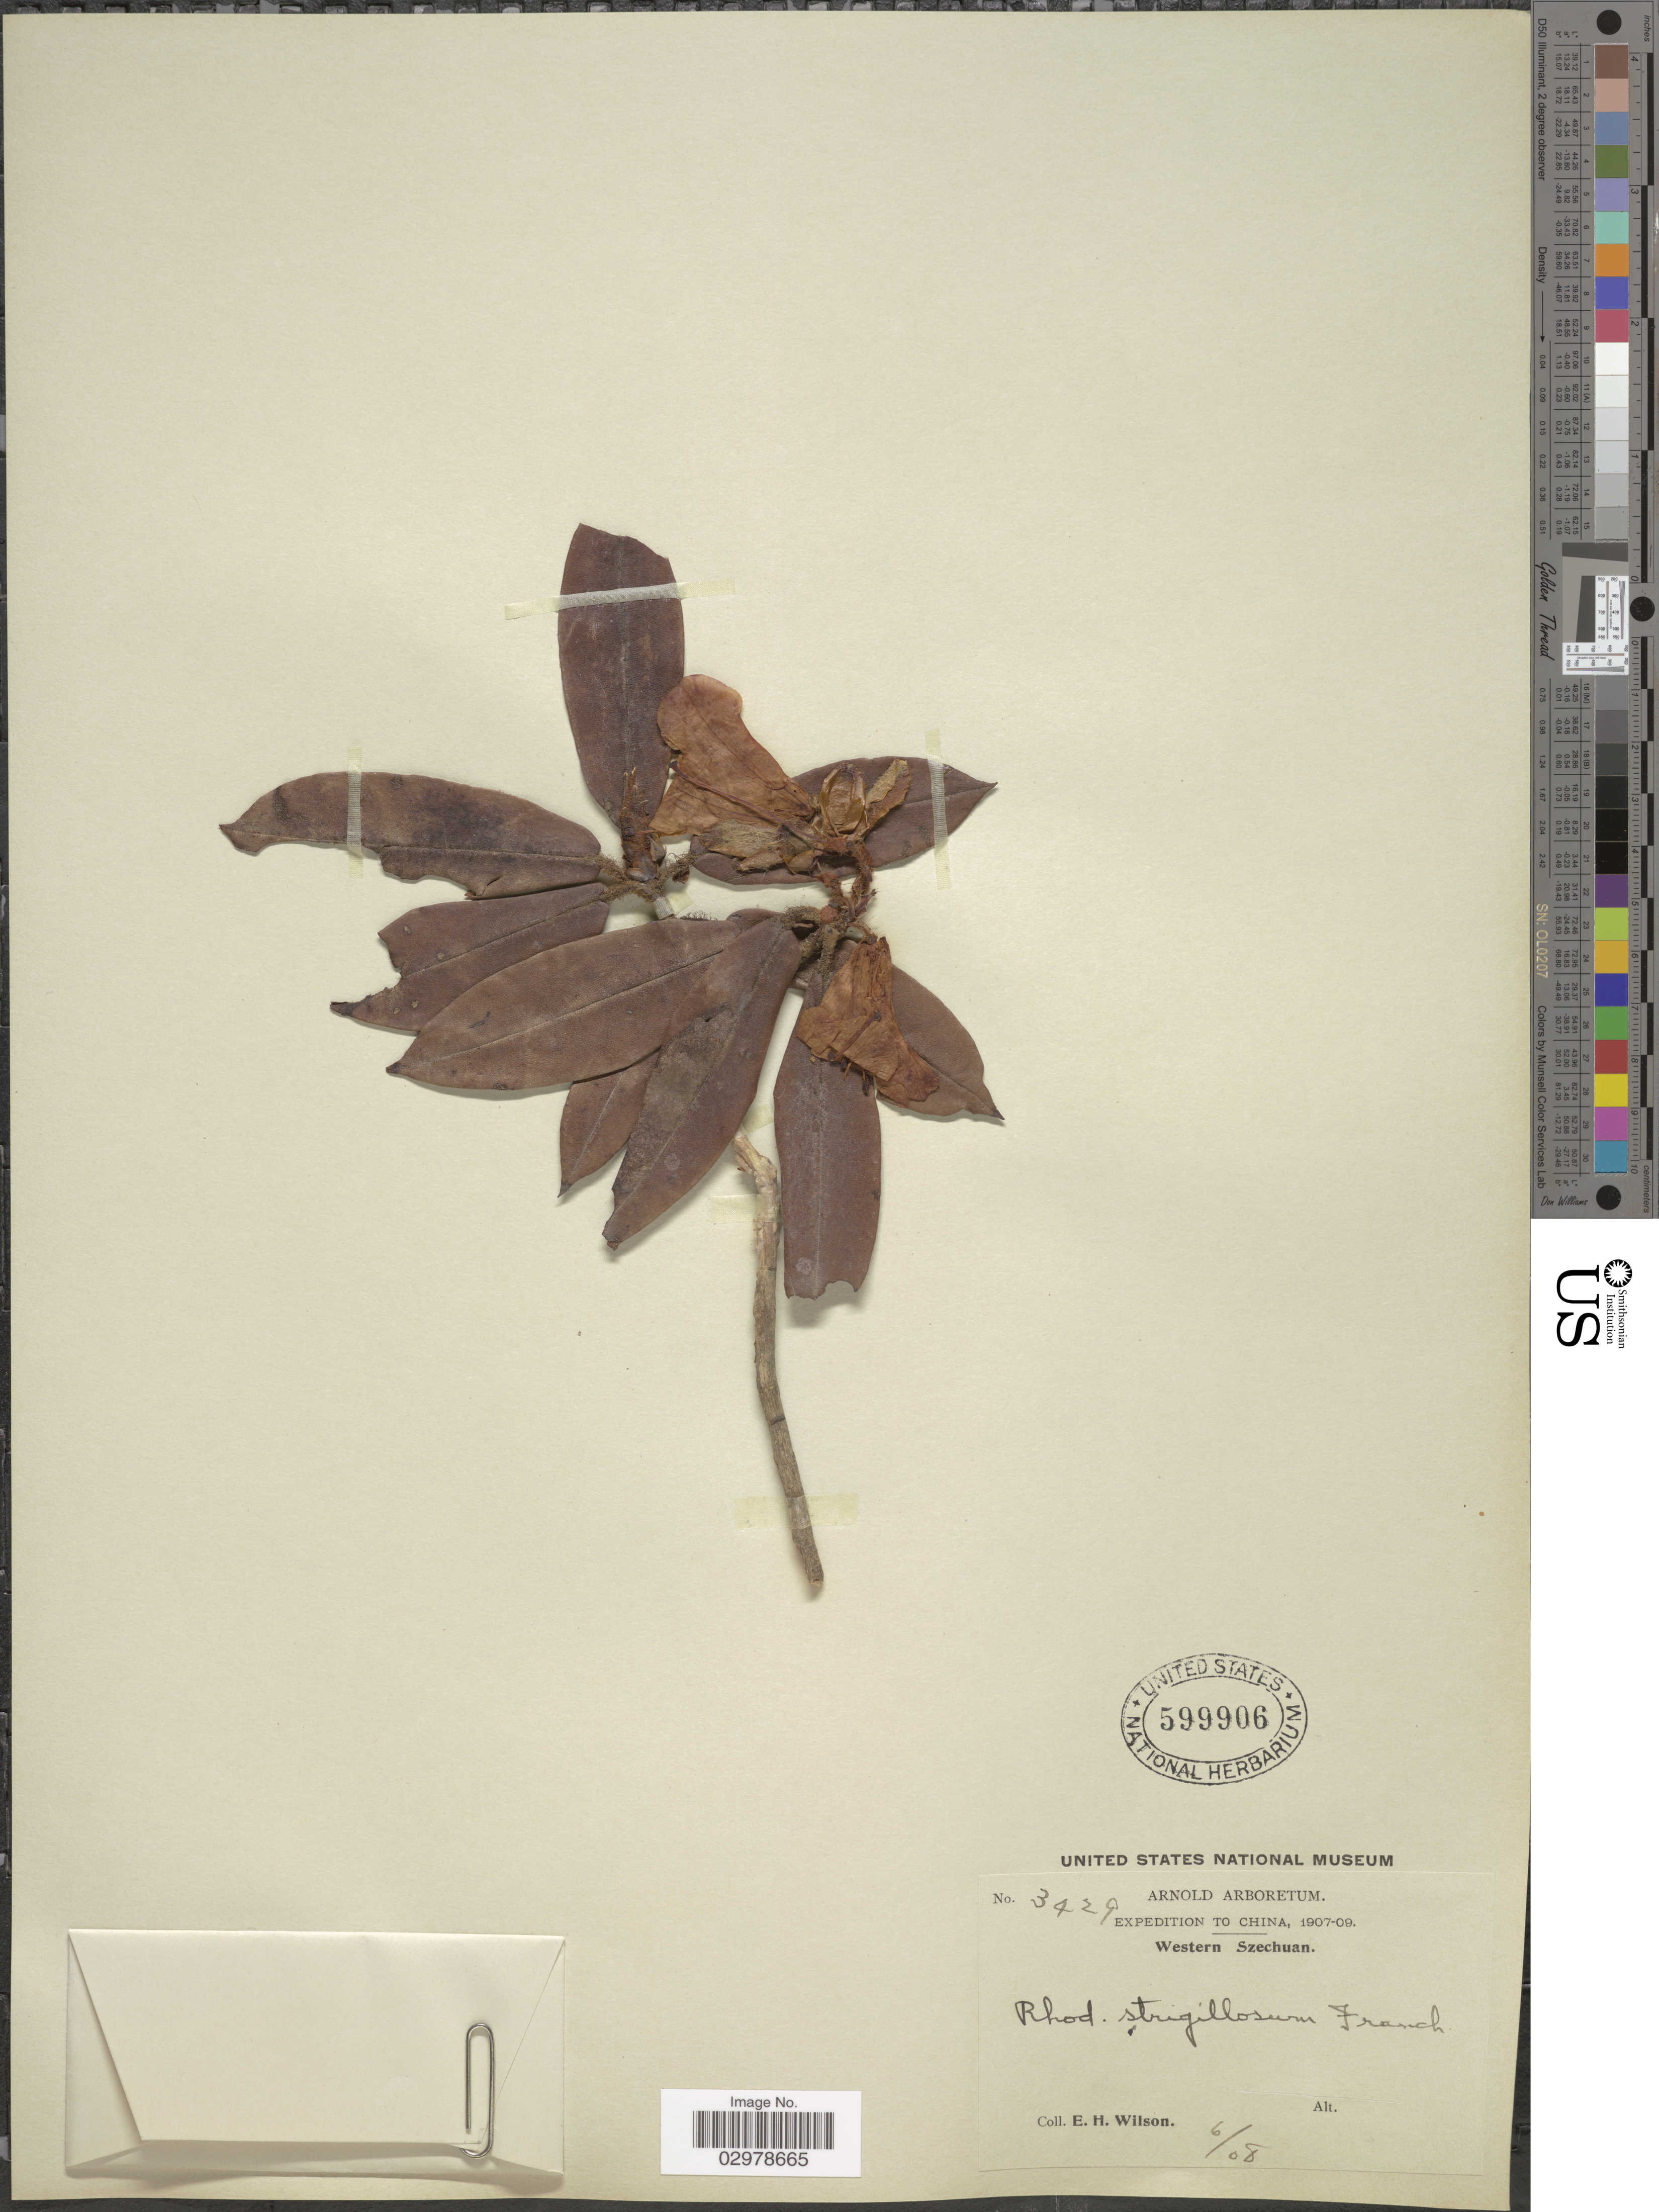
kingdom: Plantae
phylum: Tracheophyta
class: Magnoliopsida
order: Ericales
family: Ericaceae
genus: Rhododendron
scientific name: Rhododendron strigillosum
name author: Franch.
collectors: E. Wilson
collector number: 3429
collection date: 1908-06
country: China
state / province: Sichuan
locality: Western Szechuan.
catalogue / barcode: US 599906